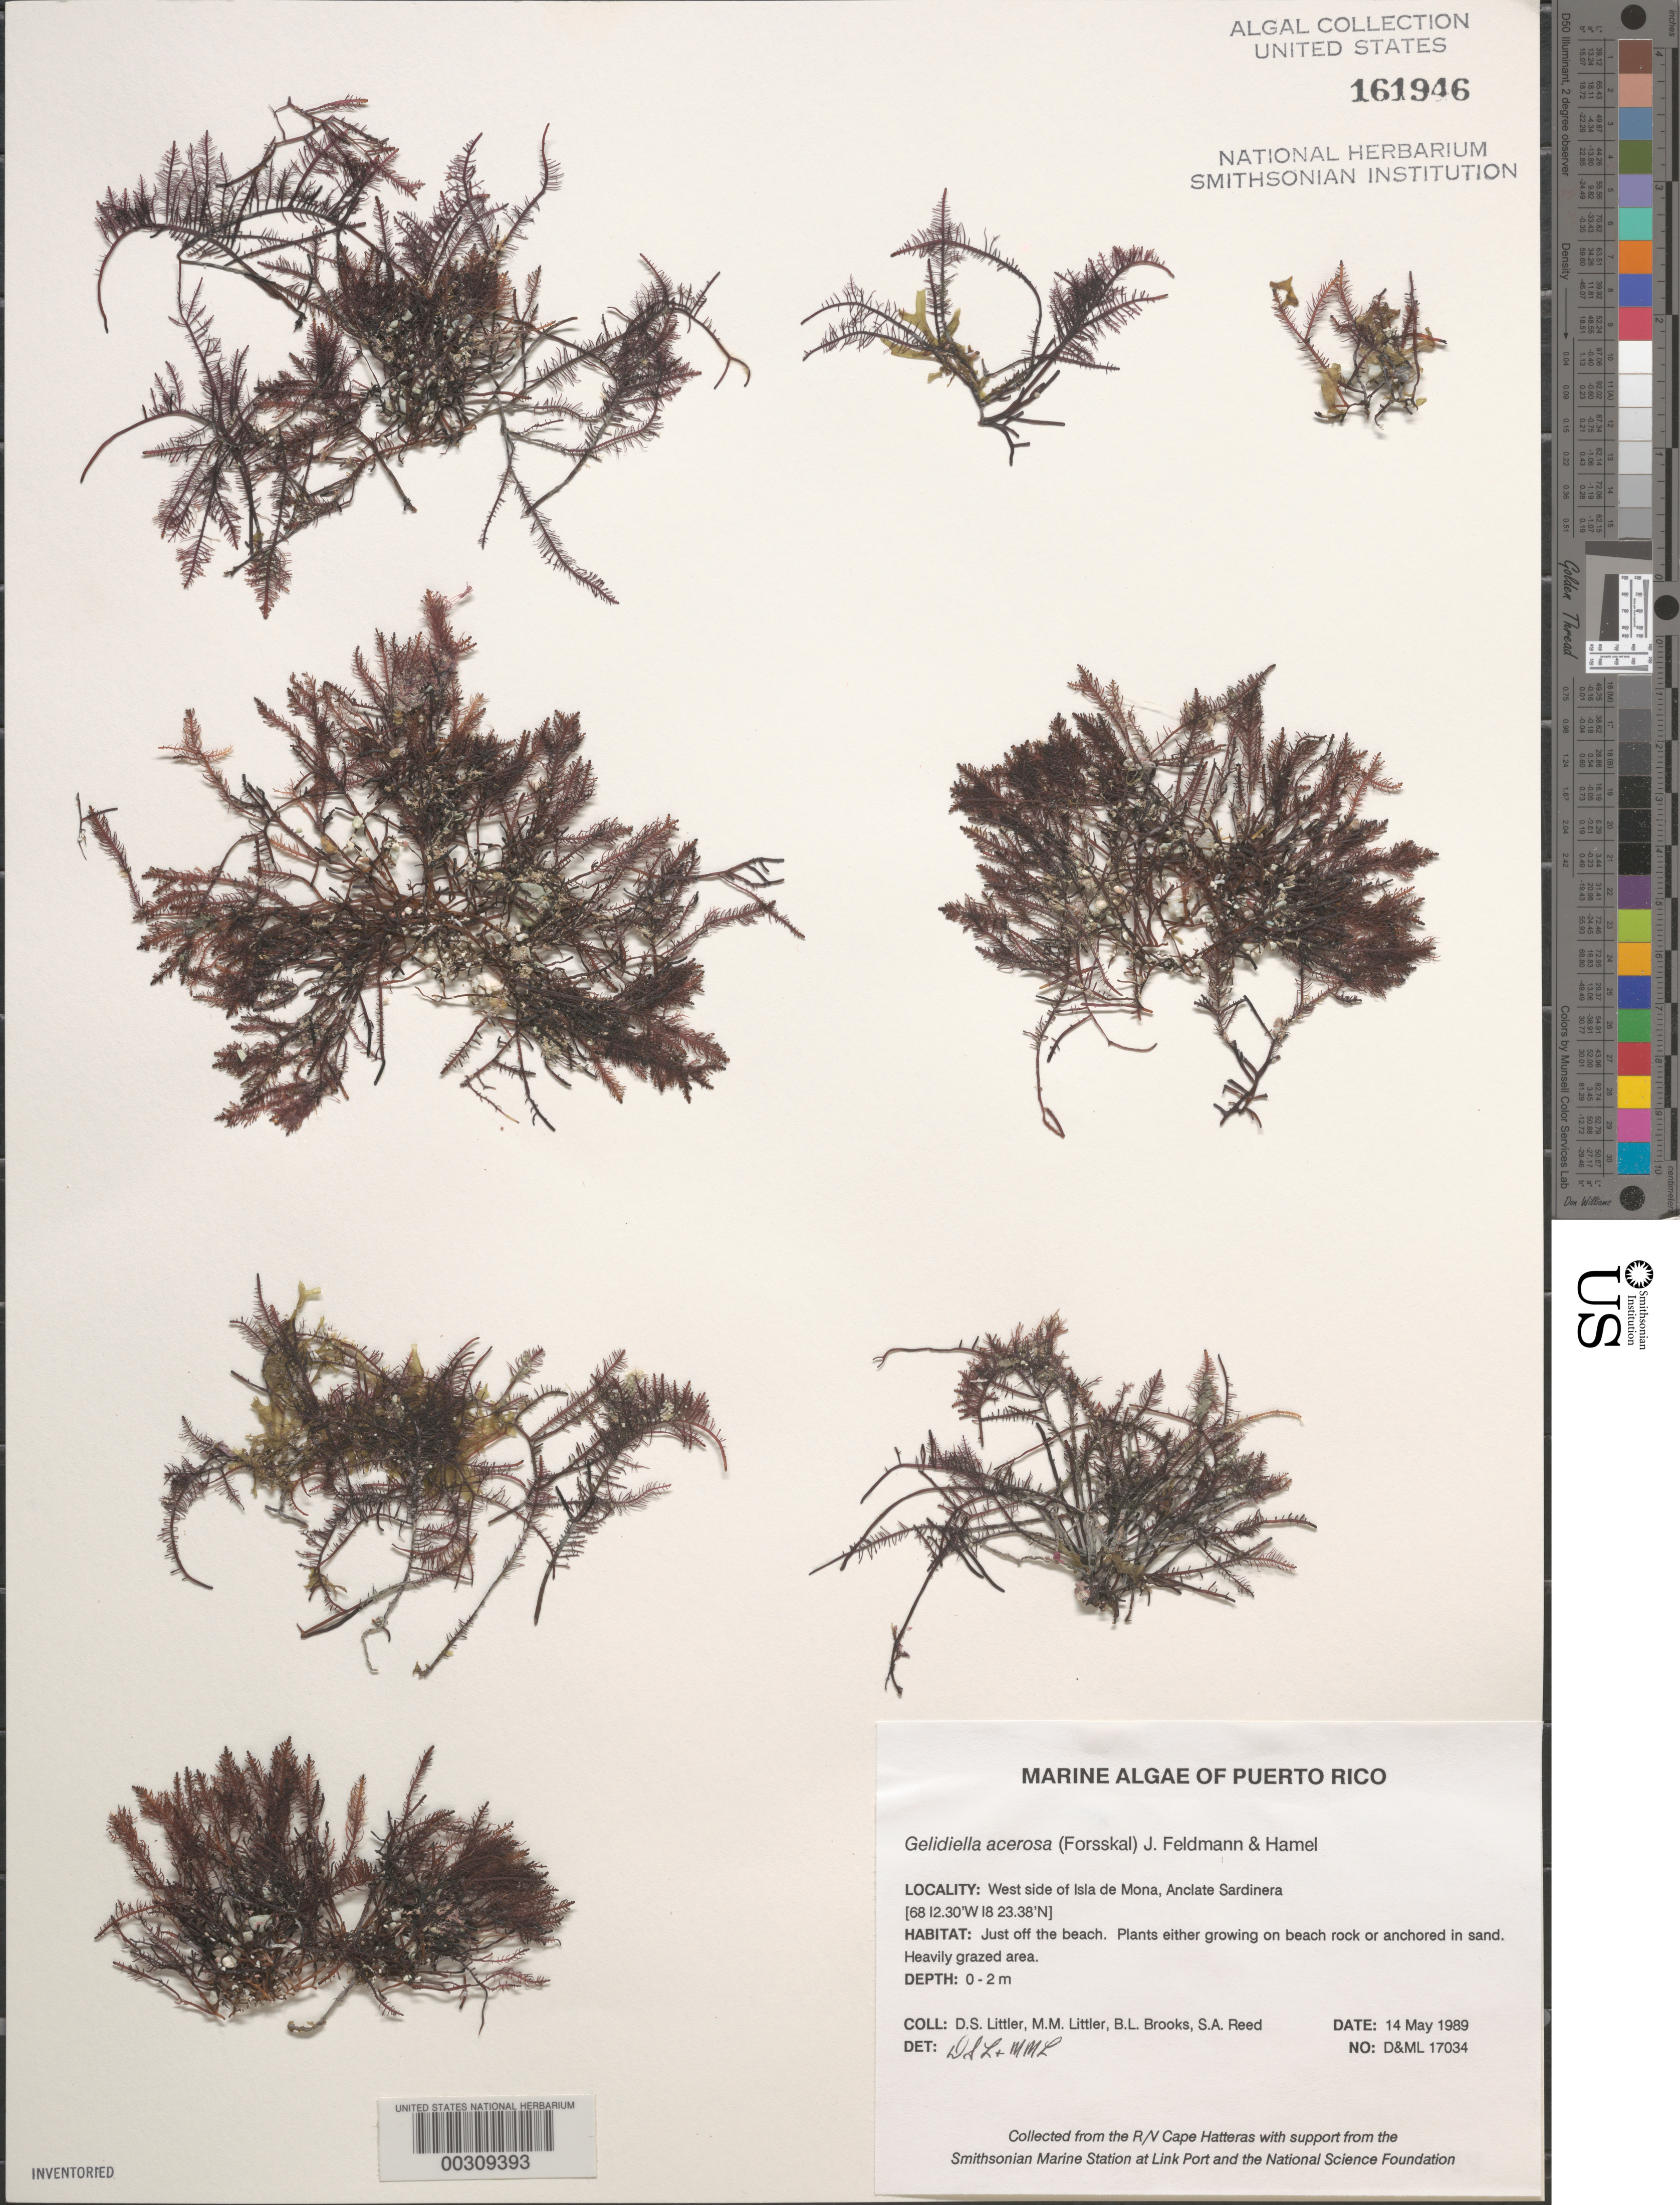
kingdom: Plantae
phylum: Rhodophyta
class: Florideophyceae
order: Gelidiales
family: Gelidiellaceae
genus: Gelidiella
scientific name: Gelidiella acerosa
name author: (Forssk.) Feldmann & G. Hamel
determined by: Littler, D. S.; Littler, M. M.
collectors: D. S. Littler, M. M. Littler, B. Brooks & S. Reed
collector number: D&ML 17034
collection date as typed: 14 May 1989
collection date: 1989-05-14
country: Puerto Rico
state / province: Mayaguez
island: Isla de Mona (Isla Mona)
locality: Anclate Sardinera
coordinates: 18 23.38'N, 68 12.30'W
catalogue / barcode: US 161946